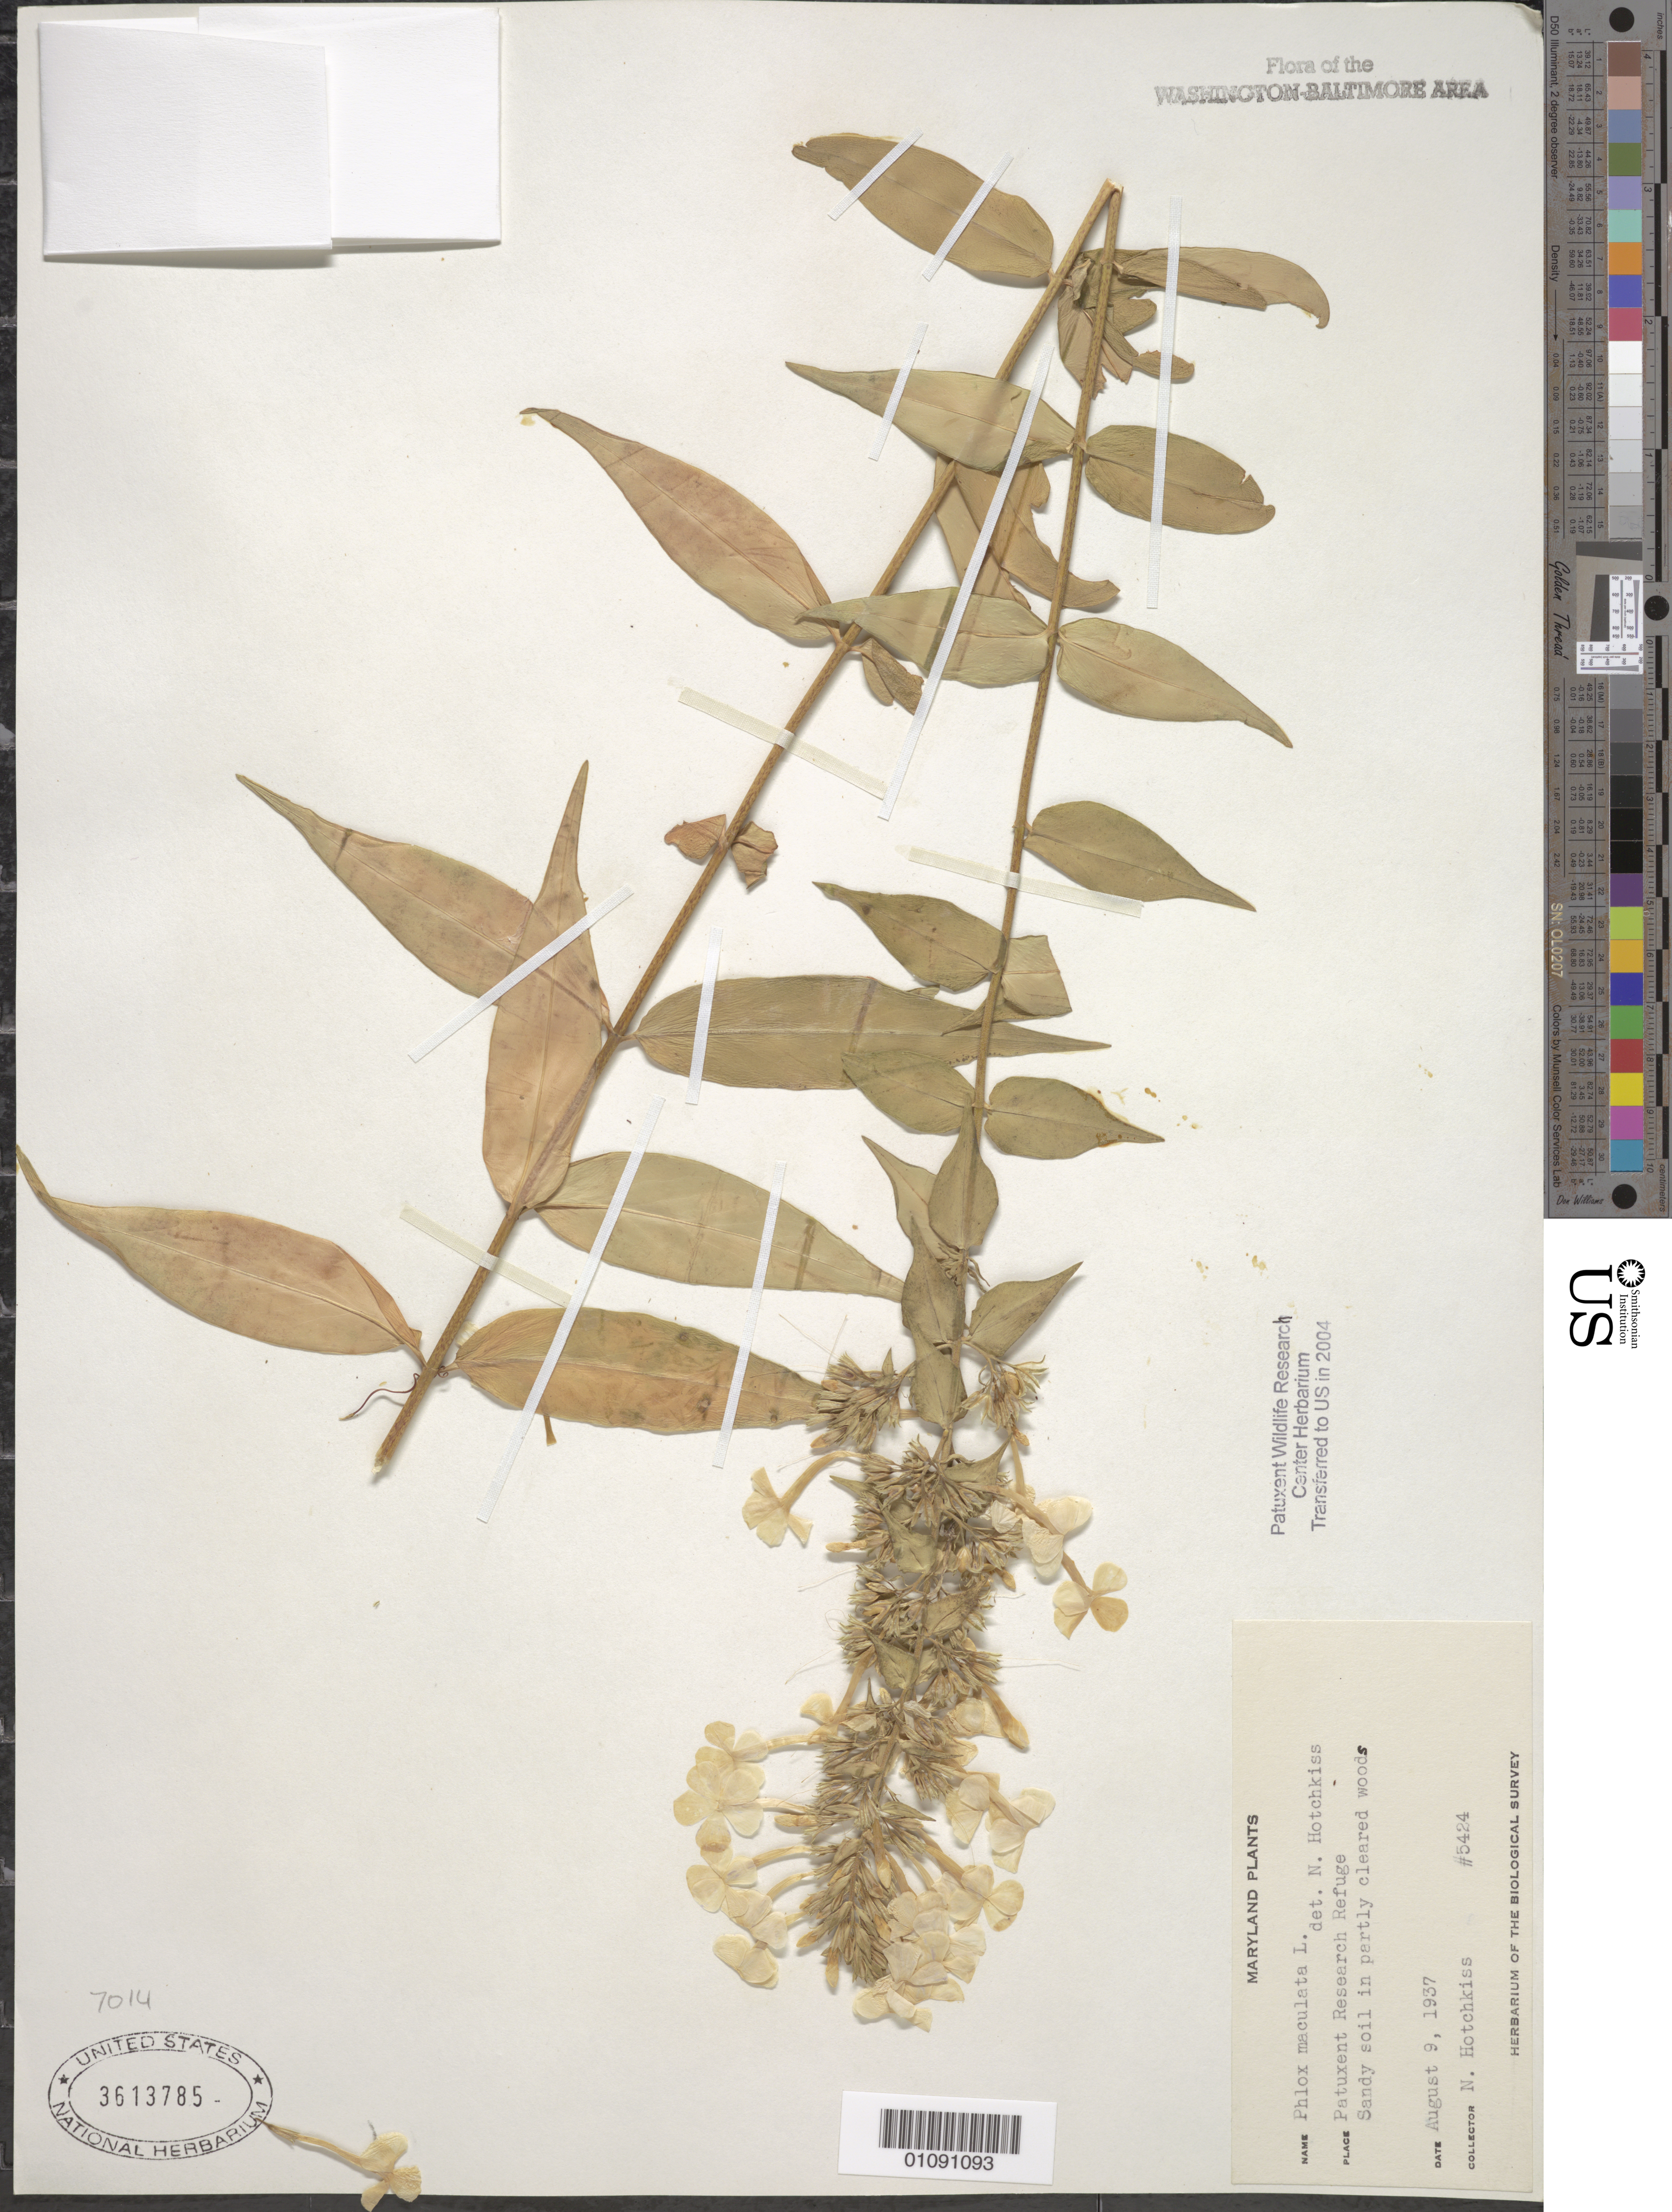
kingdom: Plantae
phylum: Tracheophyta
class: Magnoliopsida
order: Ericales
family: Polemoniaceae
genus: Phlox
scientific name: Phlox maculata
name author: L.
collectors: N. Hotchkiss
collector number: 5424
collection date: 1937-08-09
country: United States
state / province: Maryland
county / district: Prince George's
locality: Patuxent Wildlife Refuge.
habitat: Sandy soil in partly cleared woods.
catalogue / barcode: US 3613785